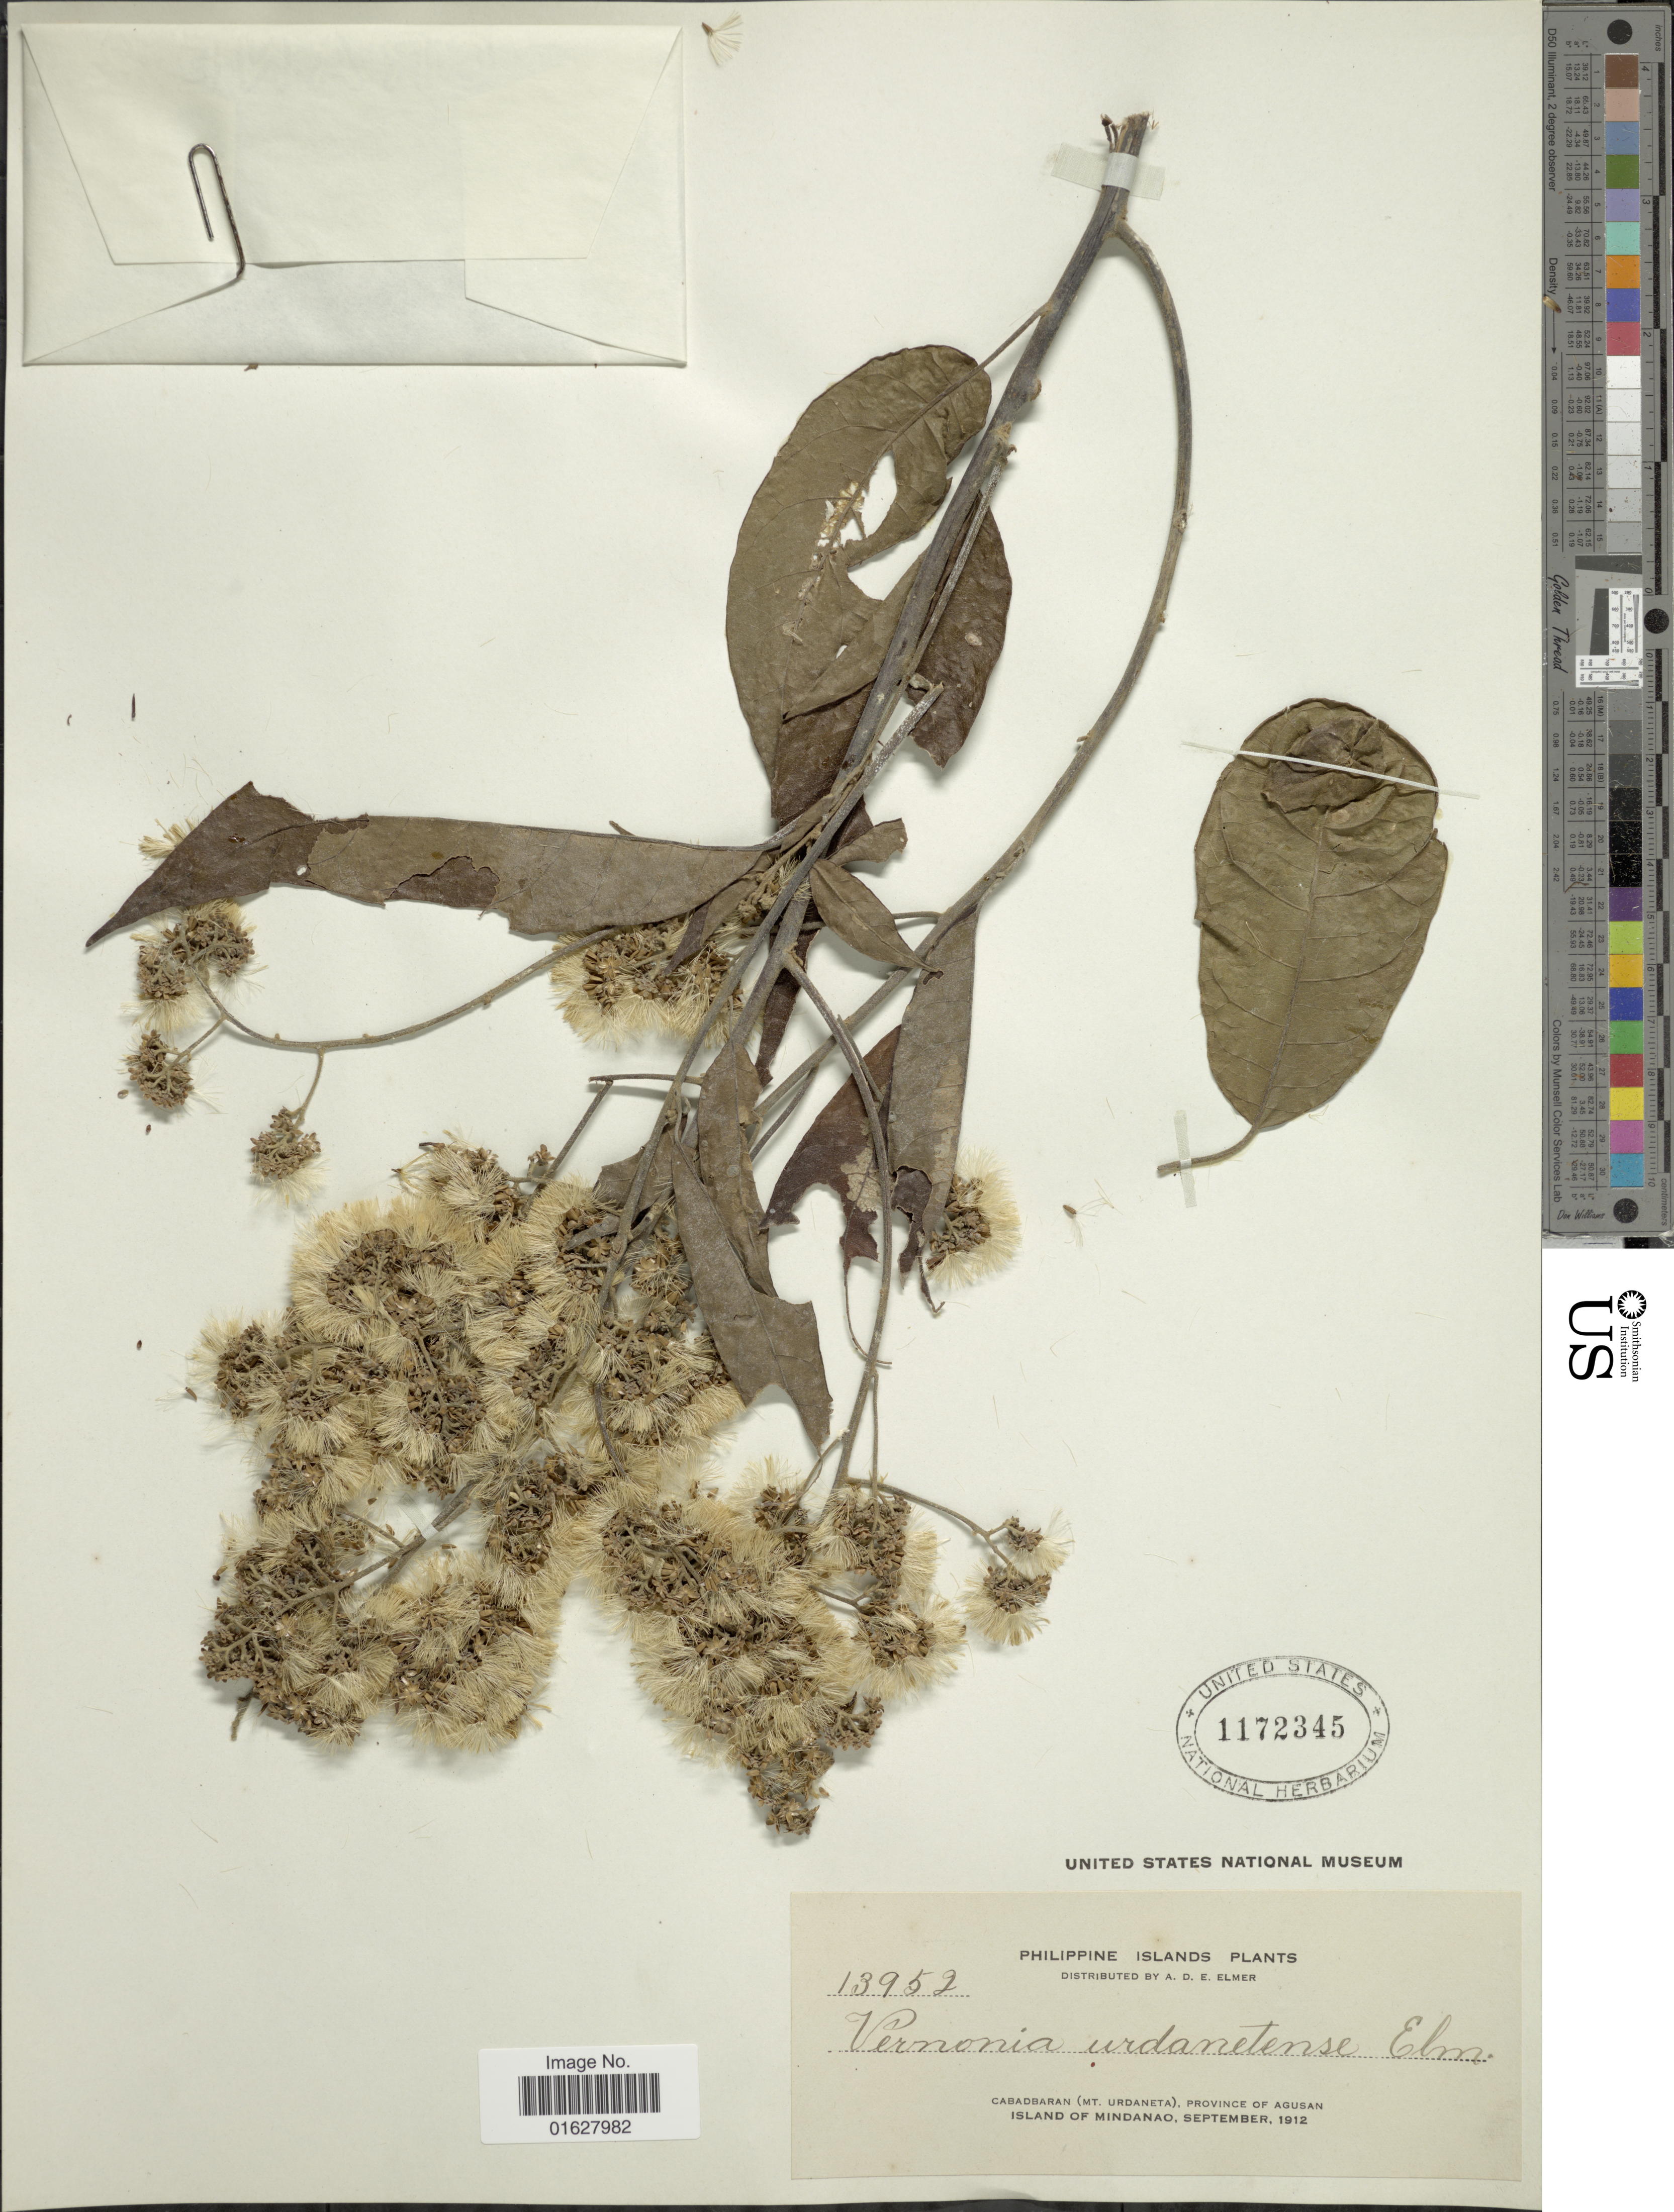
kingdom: Plantae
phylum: Tracheophyta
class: Magnoliopsida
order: Asterales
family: Asteraceae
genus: Vernonia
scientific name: Vernonia urdanetensis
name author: Elmer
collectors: A. D. E. Elmer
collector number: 13952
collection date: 1912-09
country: Philippines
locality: Philippine Islands. Cabadbaran (Mt. Urdaneta), Province of Agusan. Island of Mindanao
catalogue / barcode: US 1172345